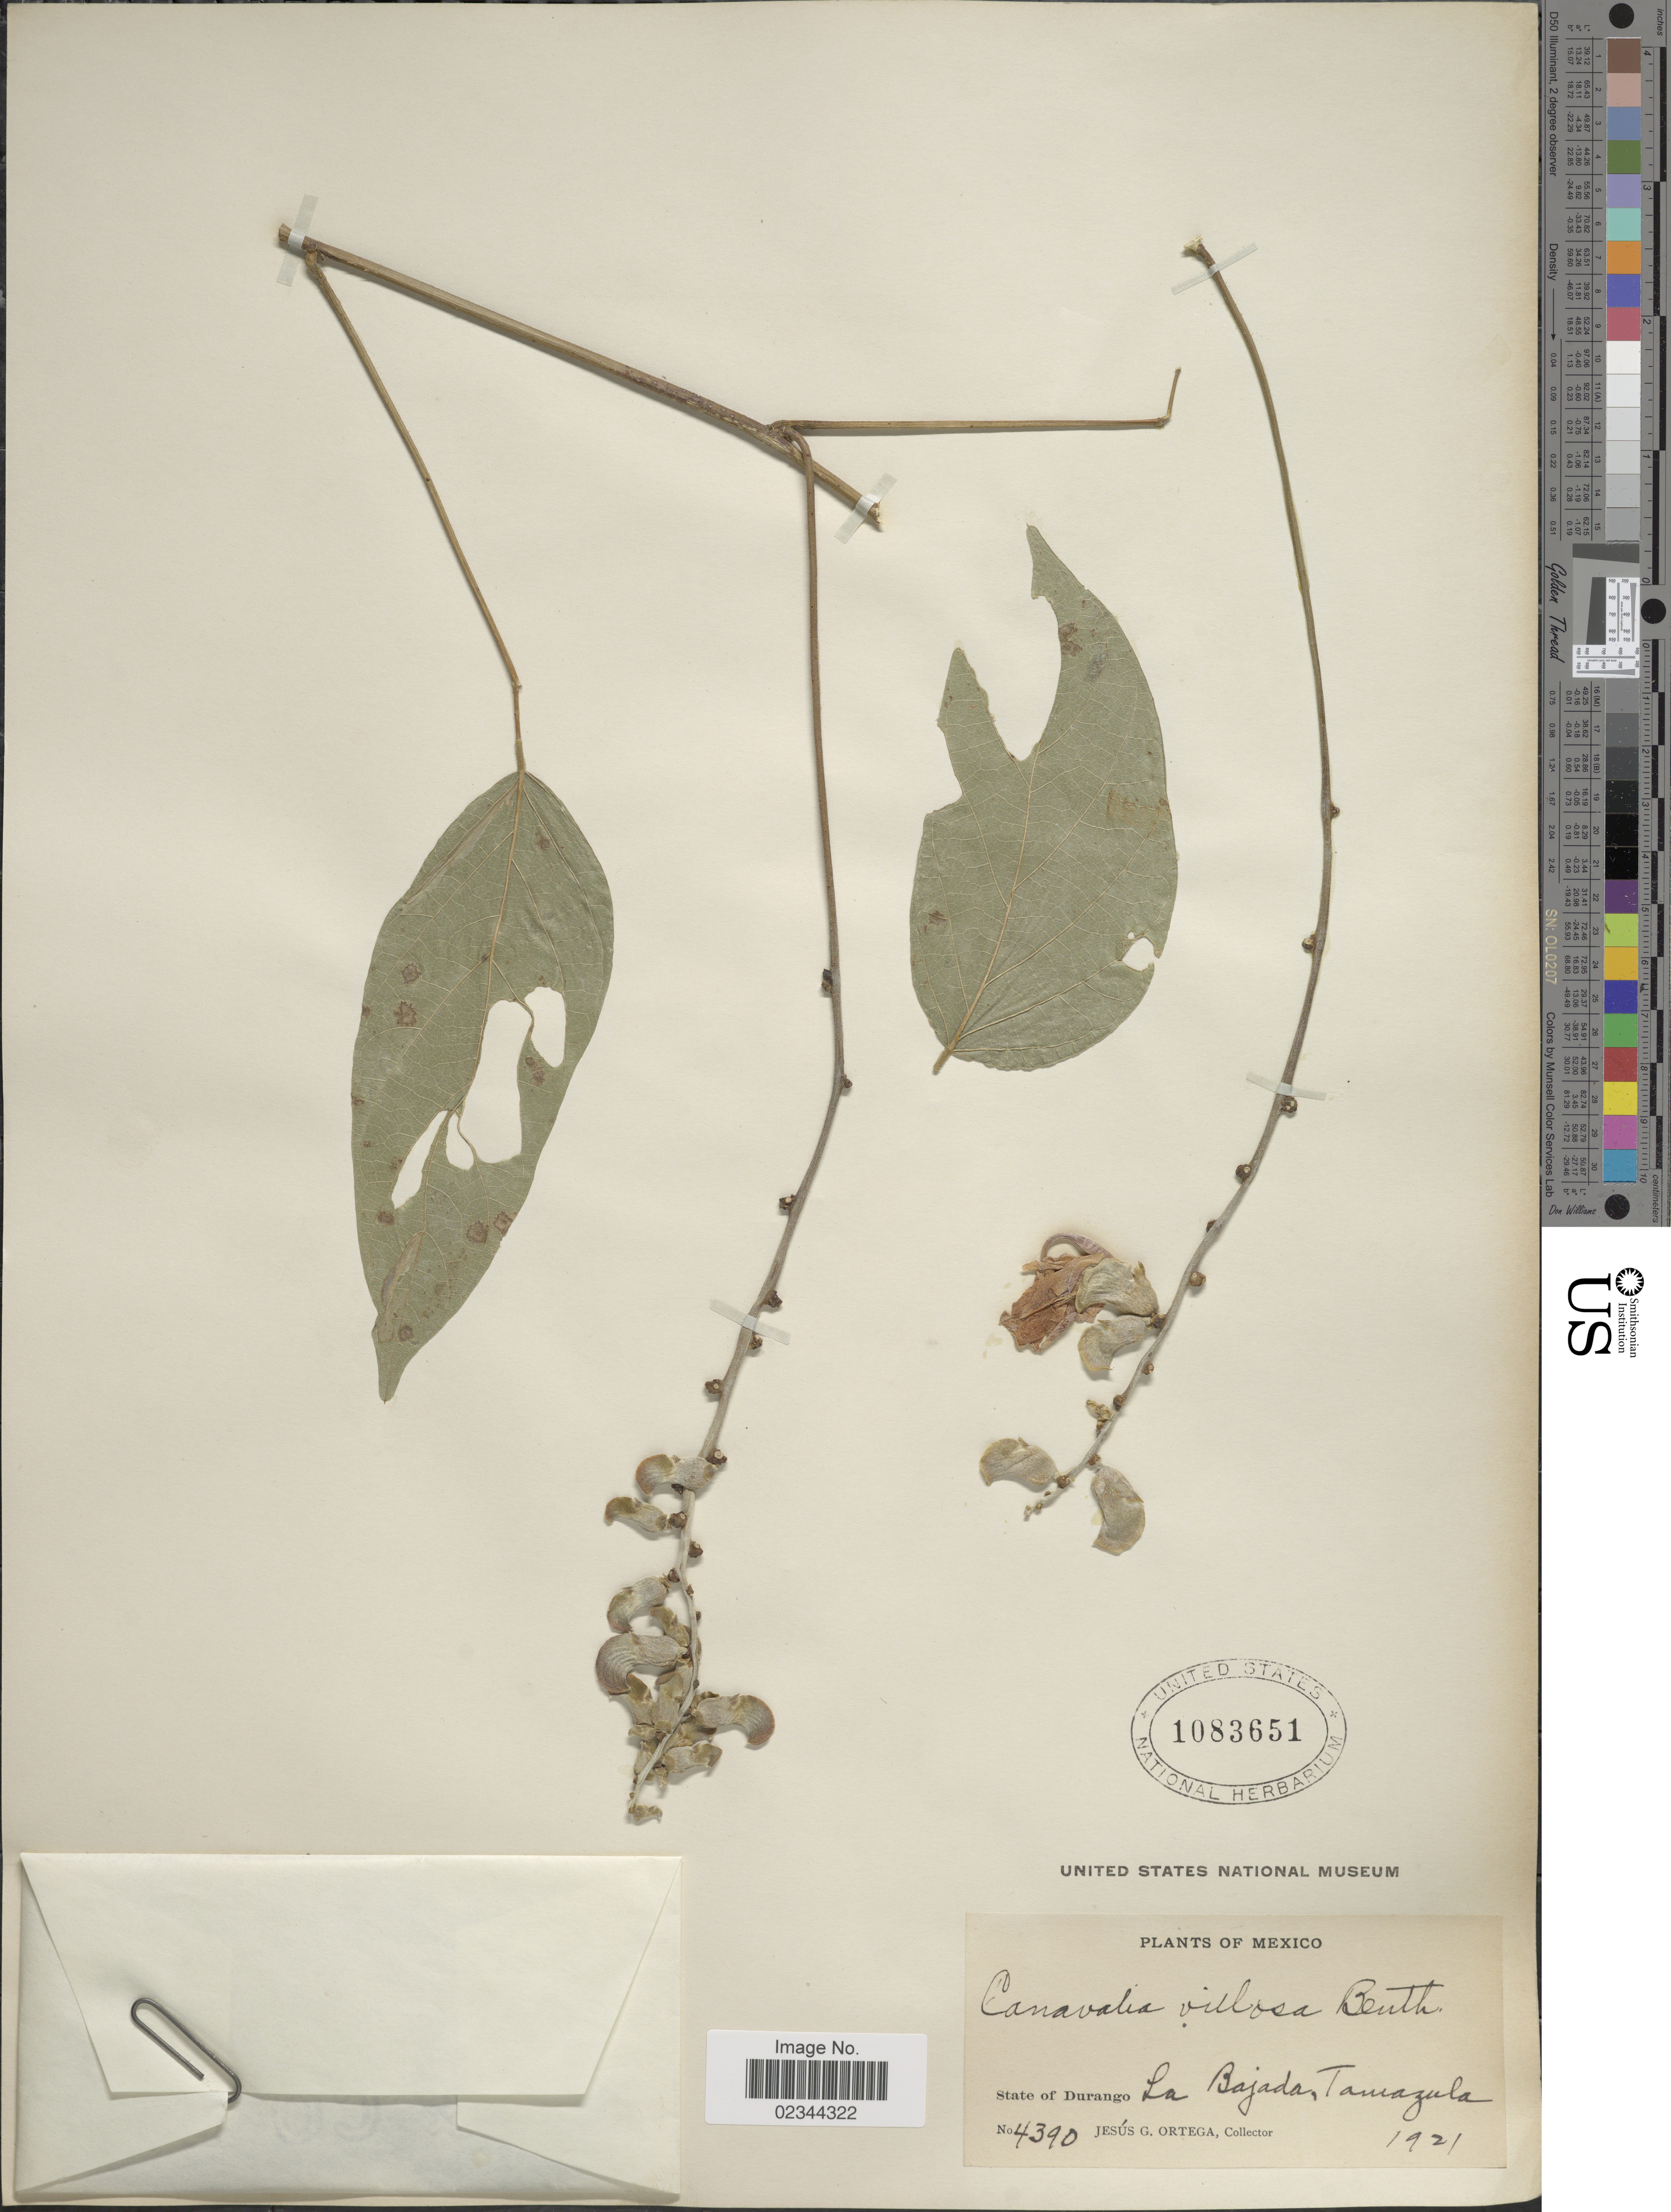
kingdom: Plantae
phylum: Tracheophyta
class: Magnoliopsida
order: Fabales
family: Fabaceae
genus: Canavalia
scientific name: Canavalia villosa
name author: Benth.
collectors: J. Ortega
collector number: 490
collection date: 1921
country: Mexico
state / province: Durango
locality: La Bajada, Tamazula.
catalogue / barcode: US 1083651